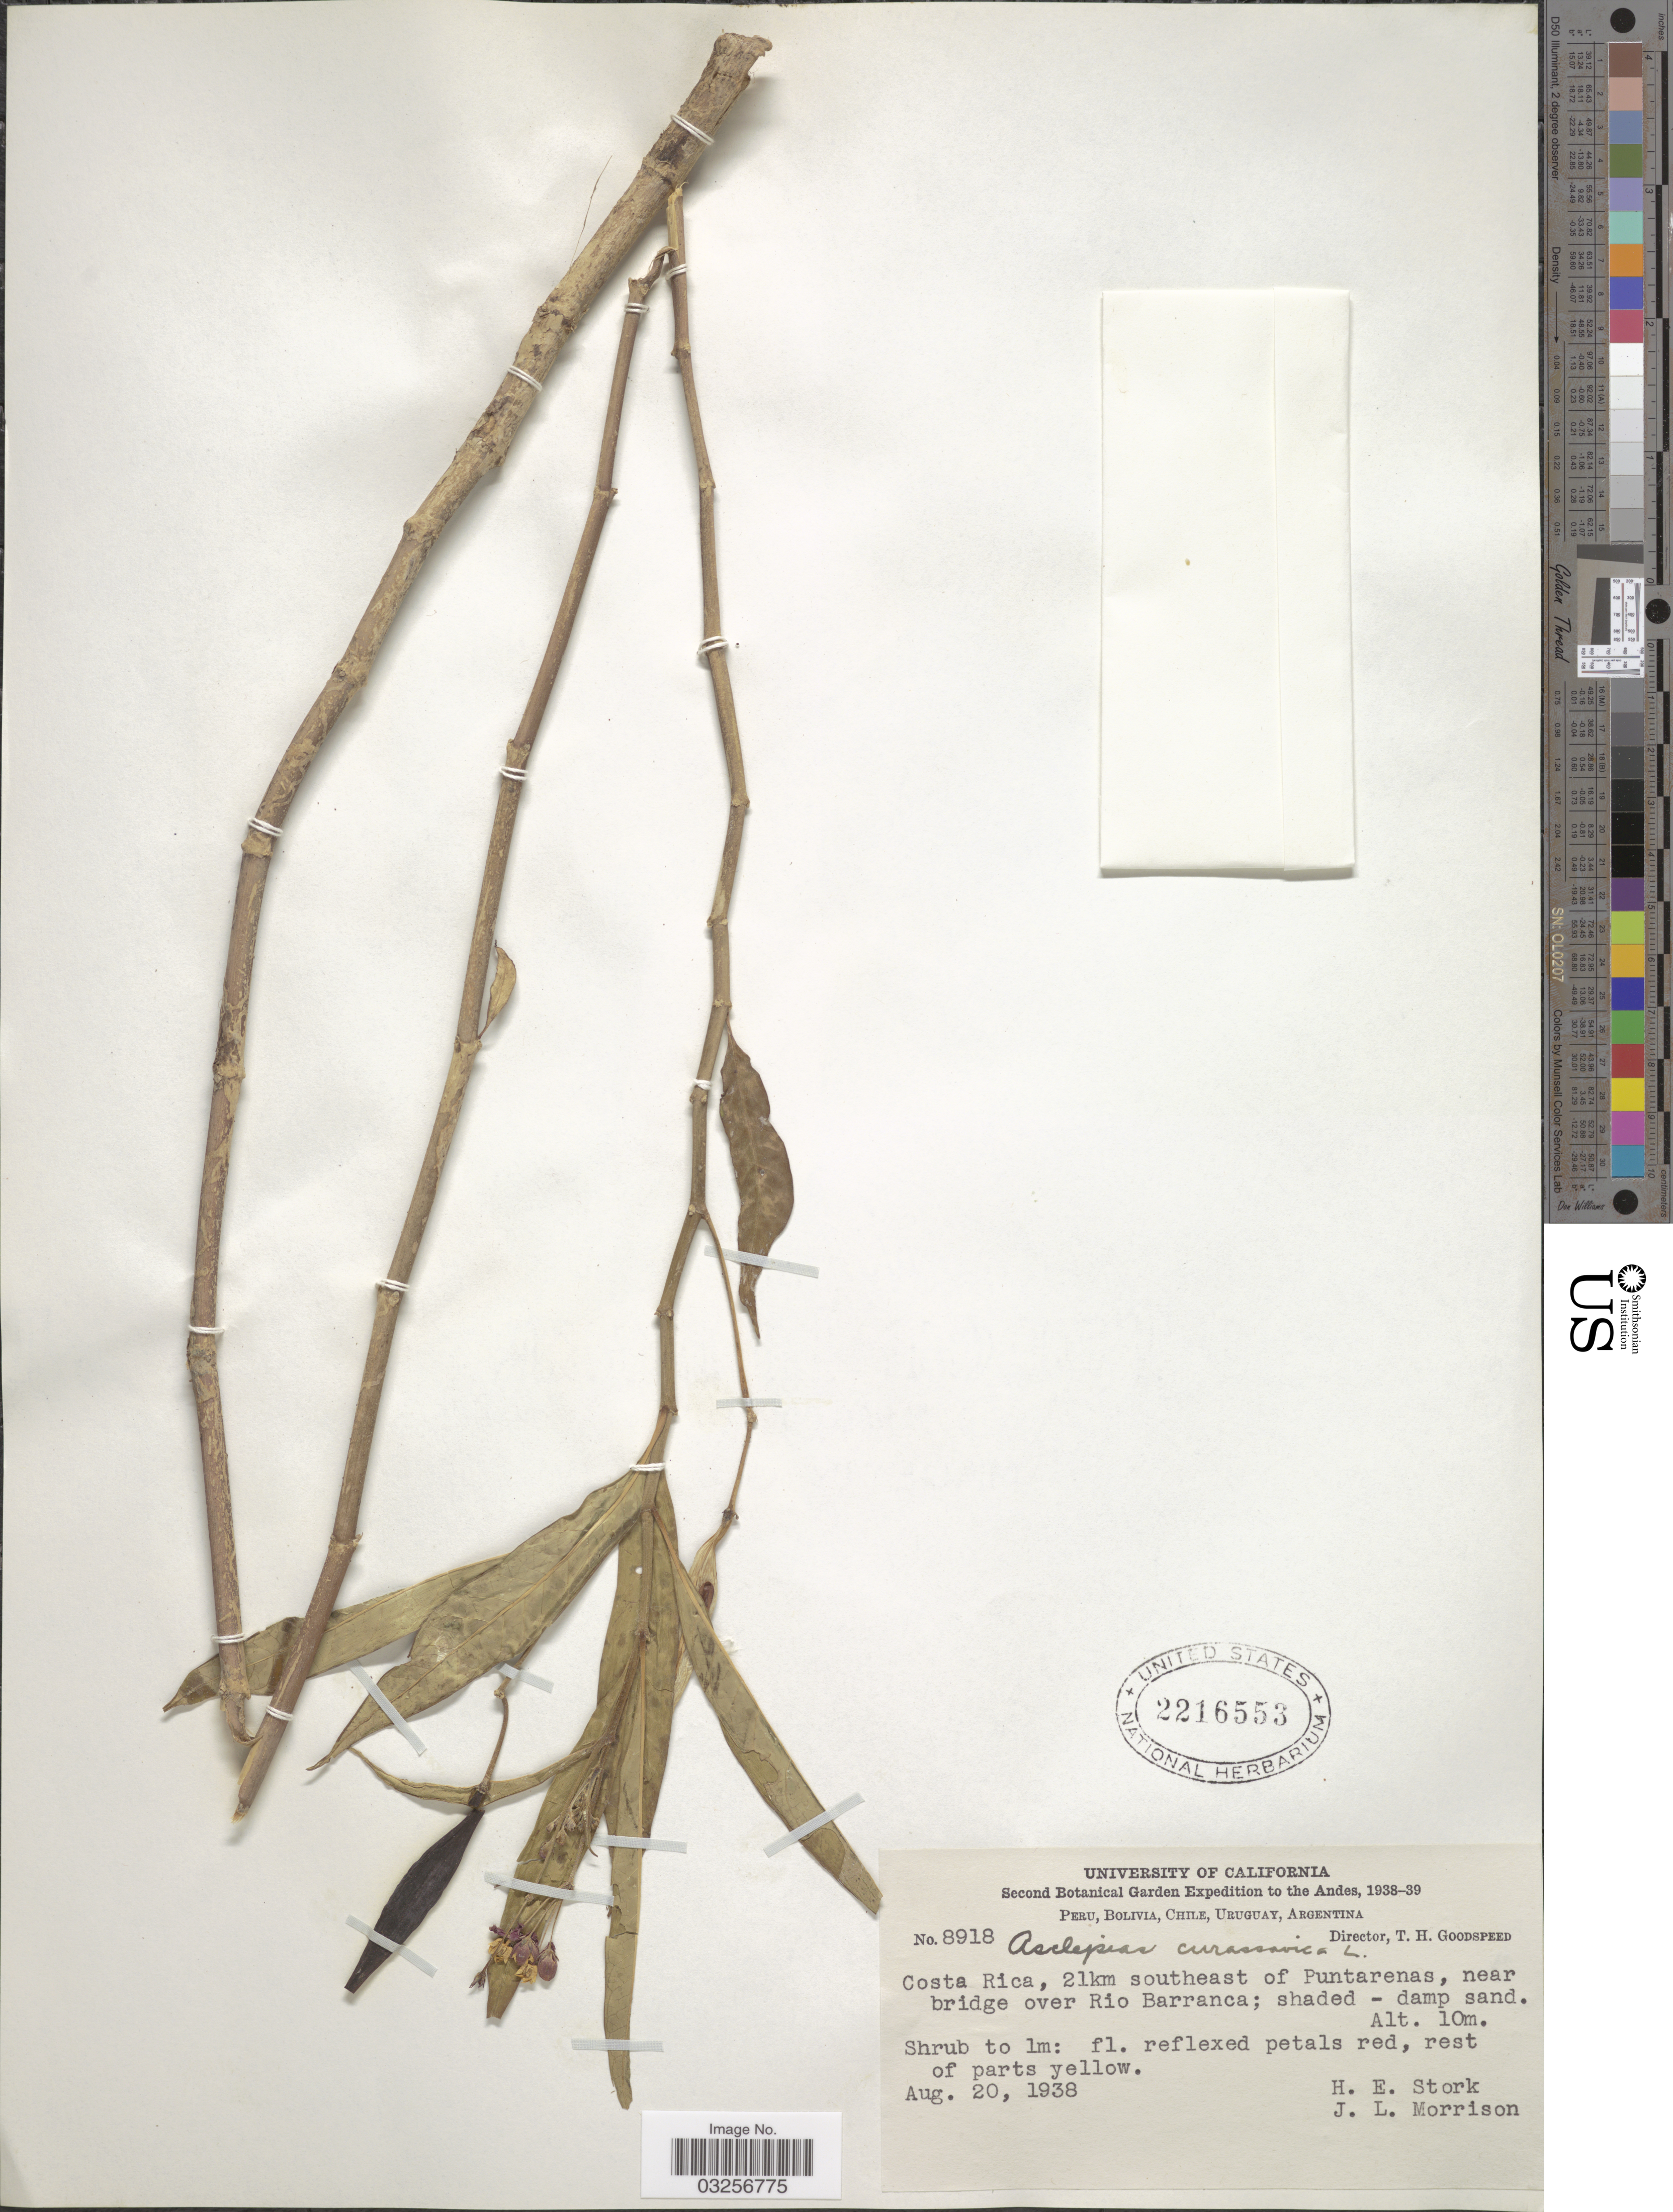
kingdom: Plantae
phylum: Tracheophyta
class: Magnoliopsida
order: Gentianales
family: Apocynaceae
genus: Asclepias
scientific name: Asclepias curassavica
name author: L.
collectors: H. E. Stork & J. Morrison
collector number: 8918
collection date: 1938-08-20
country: Costa Rica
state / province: Puntarenas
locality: Andes, 21km southeast of Puntarenas, near bridge over Rio Barranca.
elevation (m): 10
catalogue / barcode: US 2216553